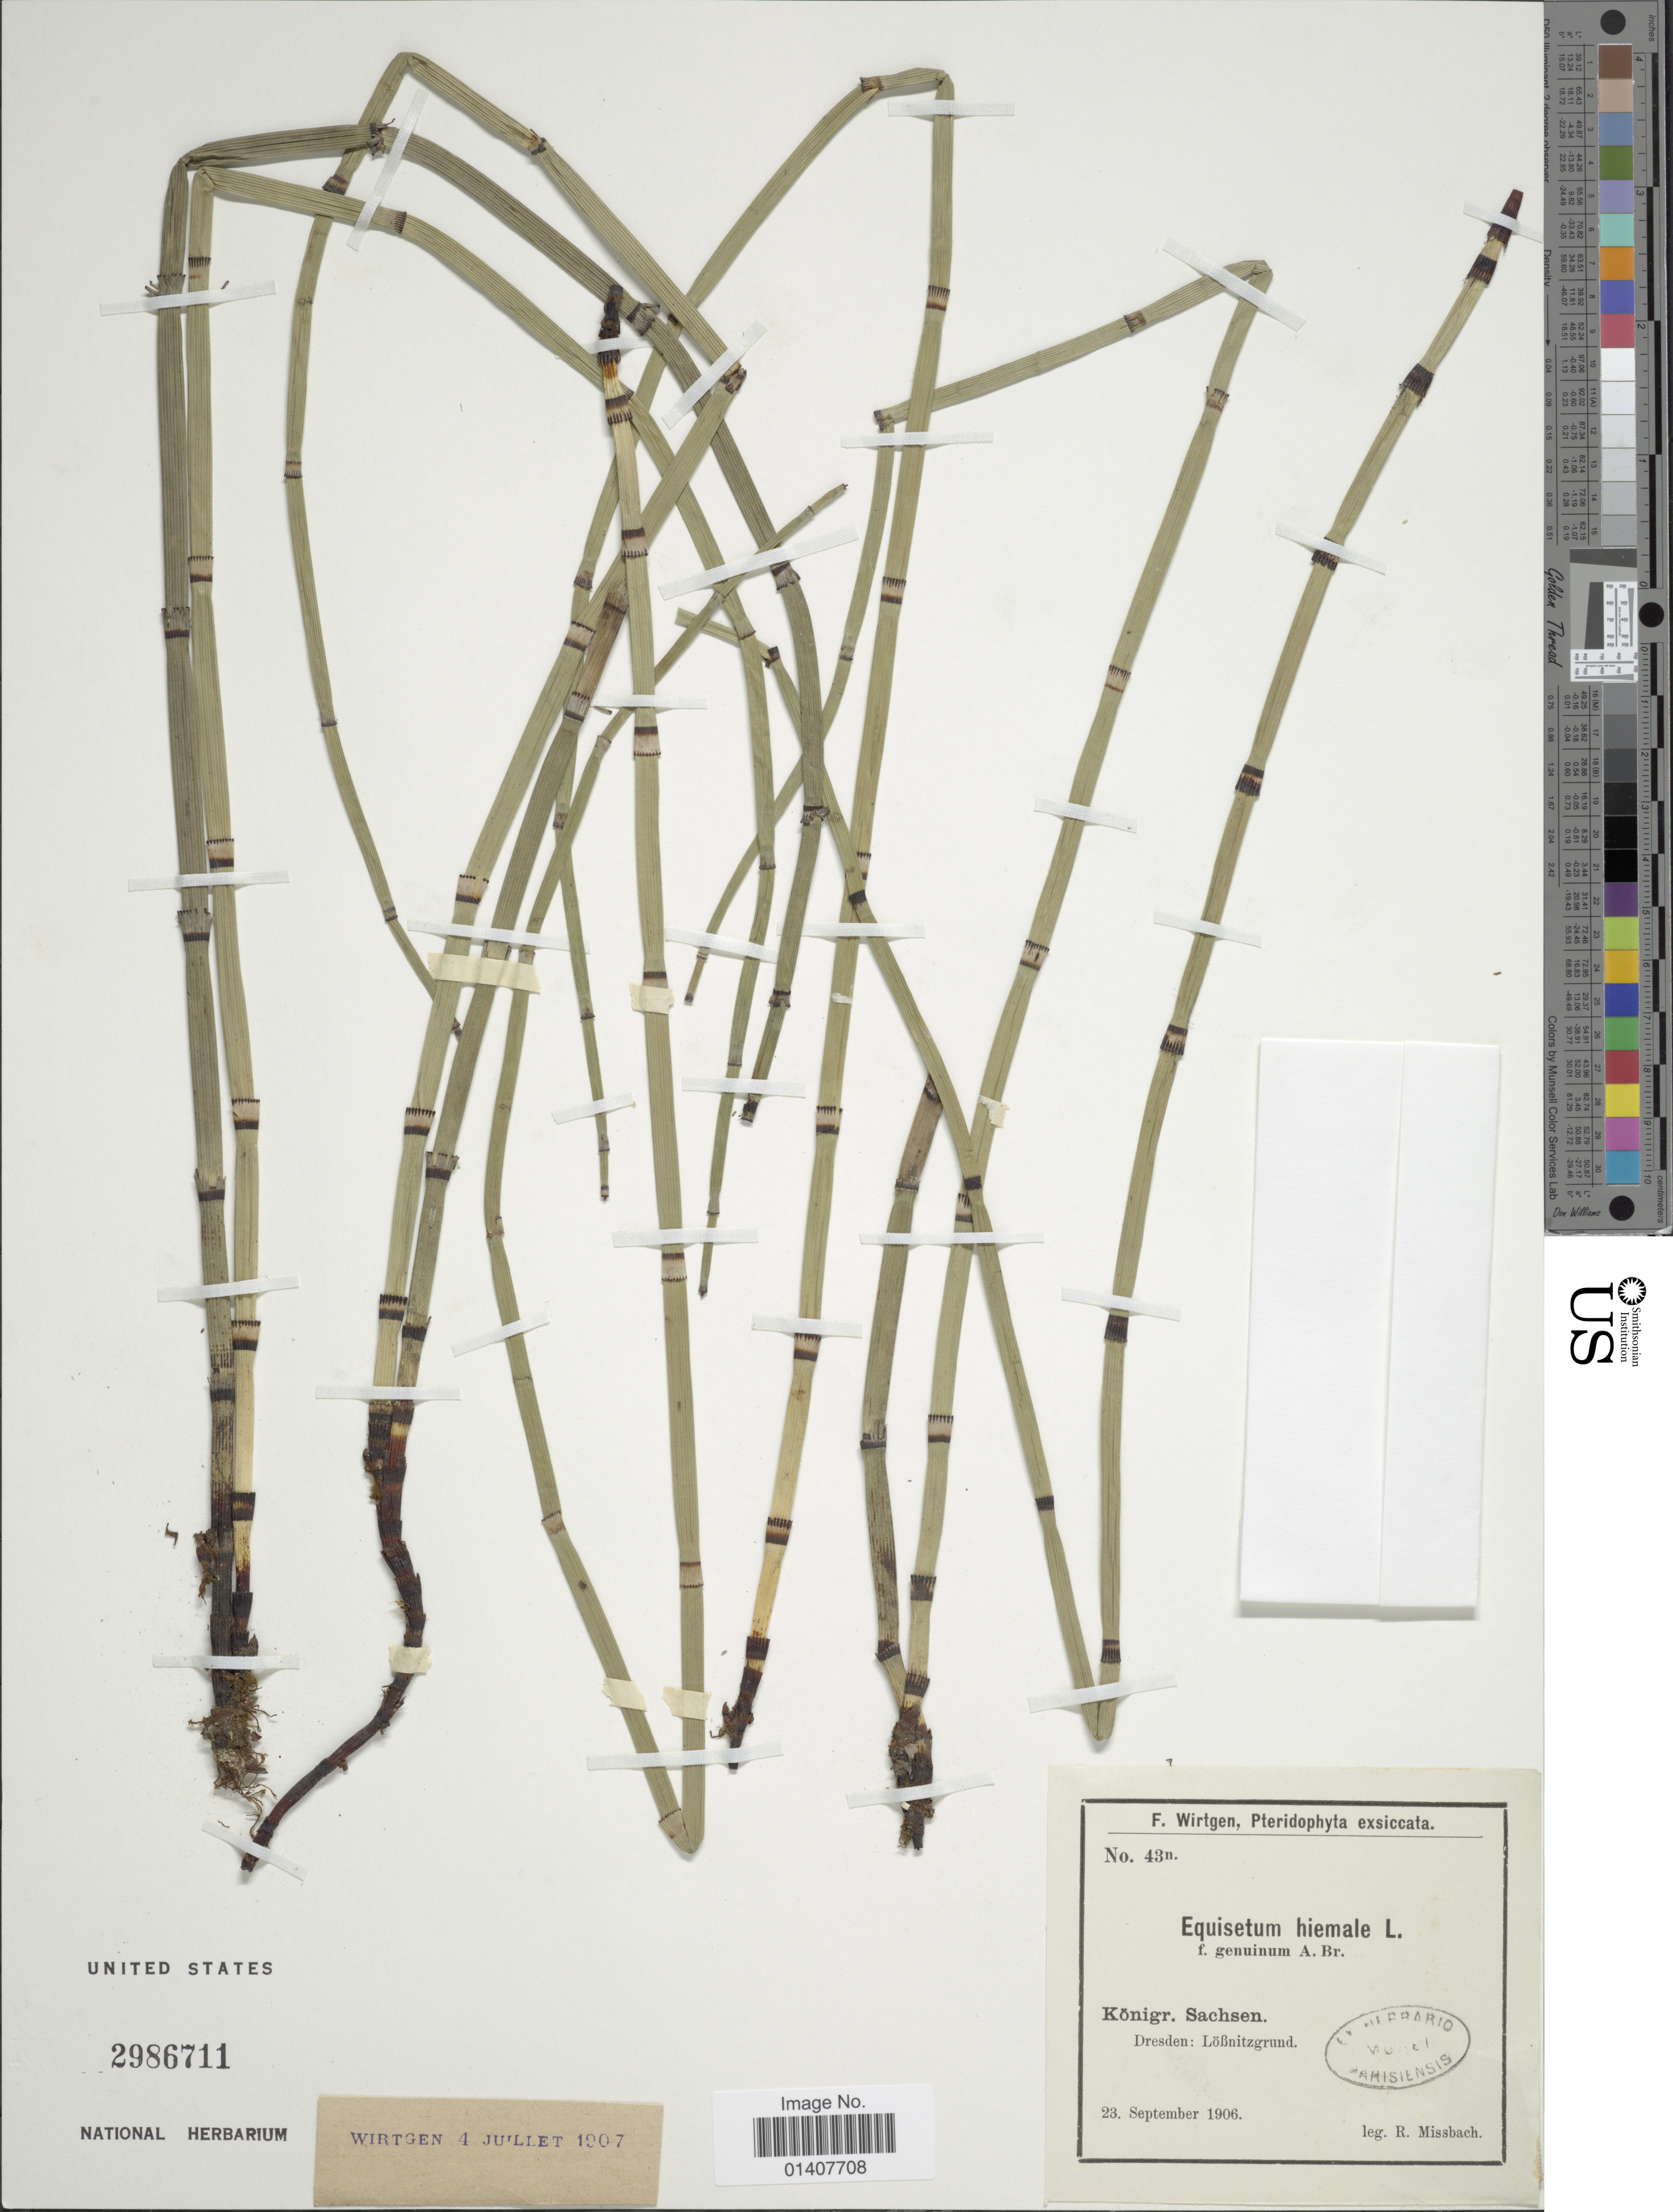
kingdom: Plantae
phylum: Tracheophyta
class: Polypodiopsida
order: Equisetales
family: Equisetaceae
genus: Equisetum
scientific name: Equisetum hyemale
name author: L.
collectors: R. Missbach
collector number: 43n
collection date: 1906-09-23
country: Germany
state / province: Sachsen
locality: Konigr. Sachsen, Dresden: Lobnitzgrund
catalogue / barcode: US 2986711